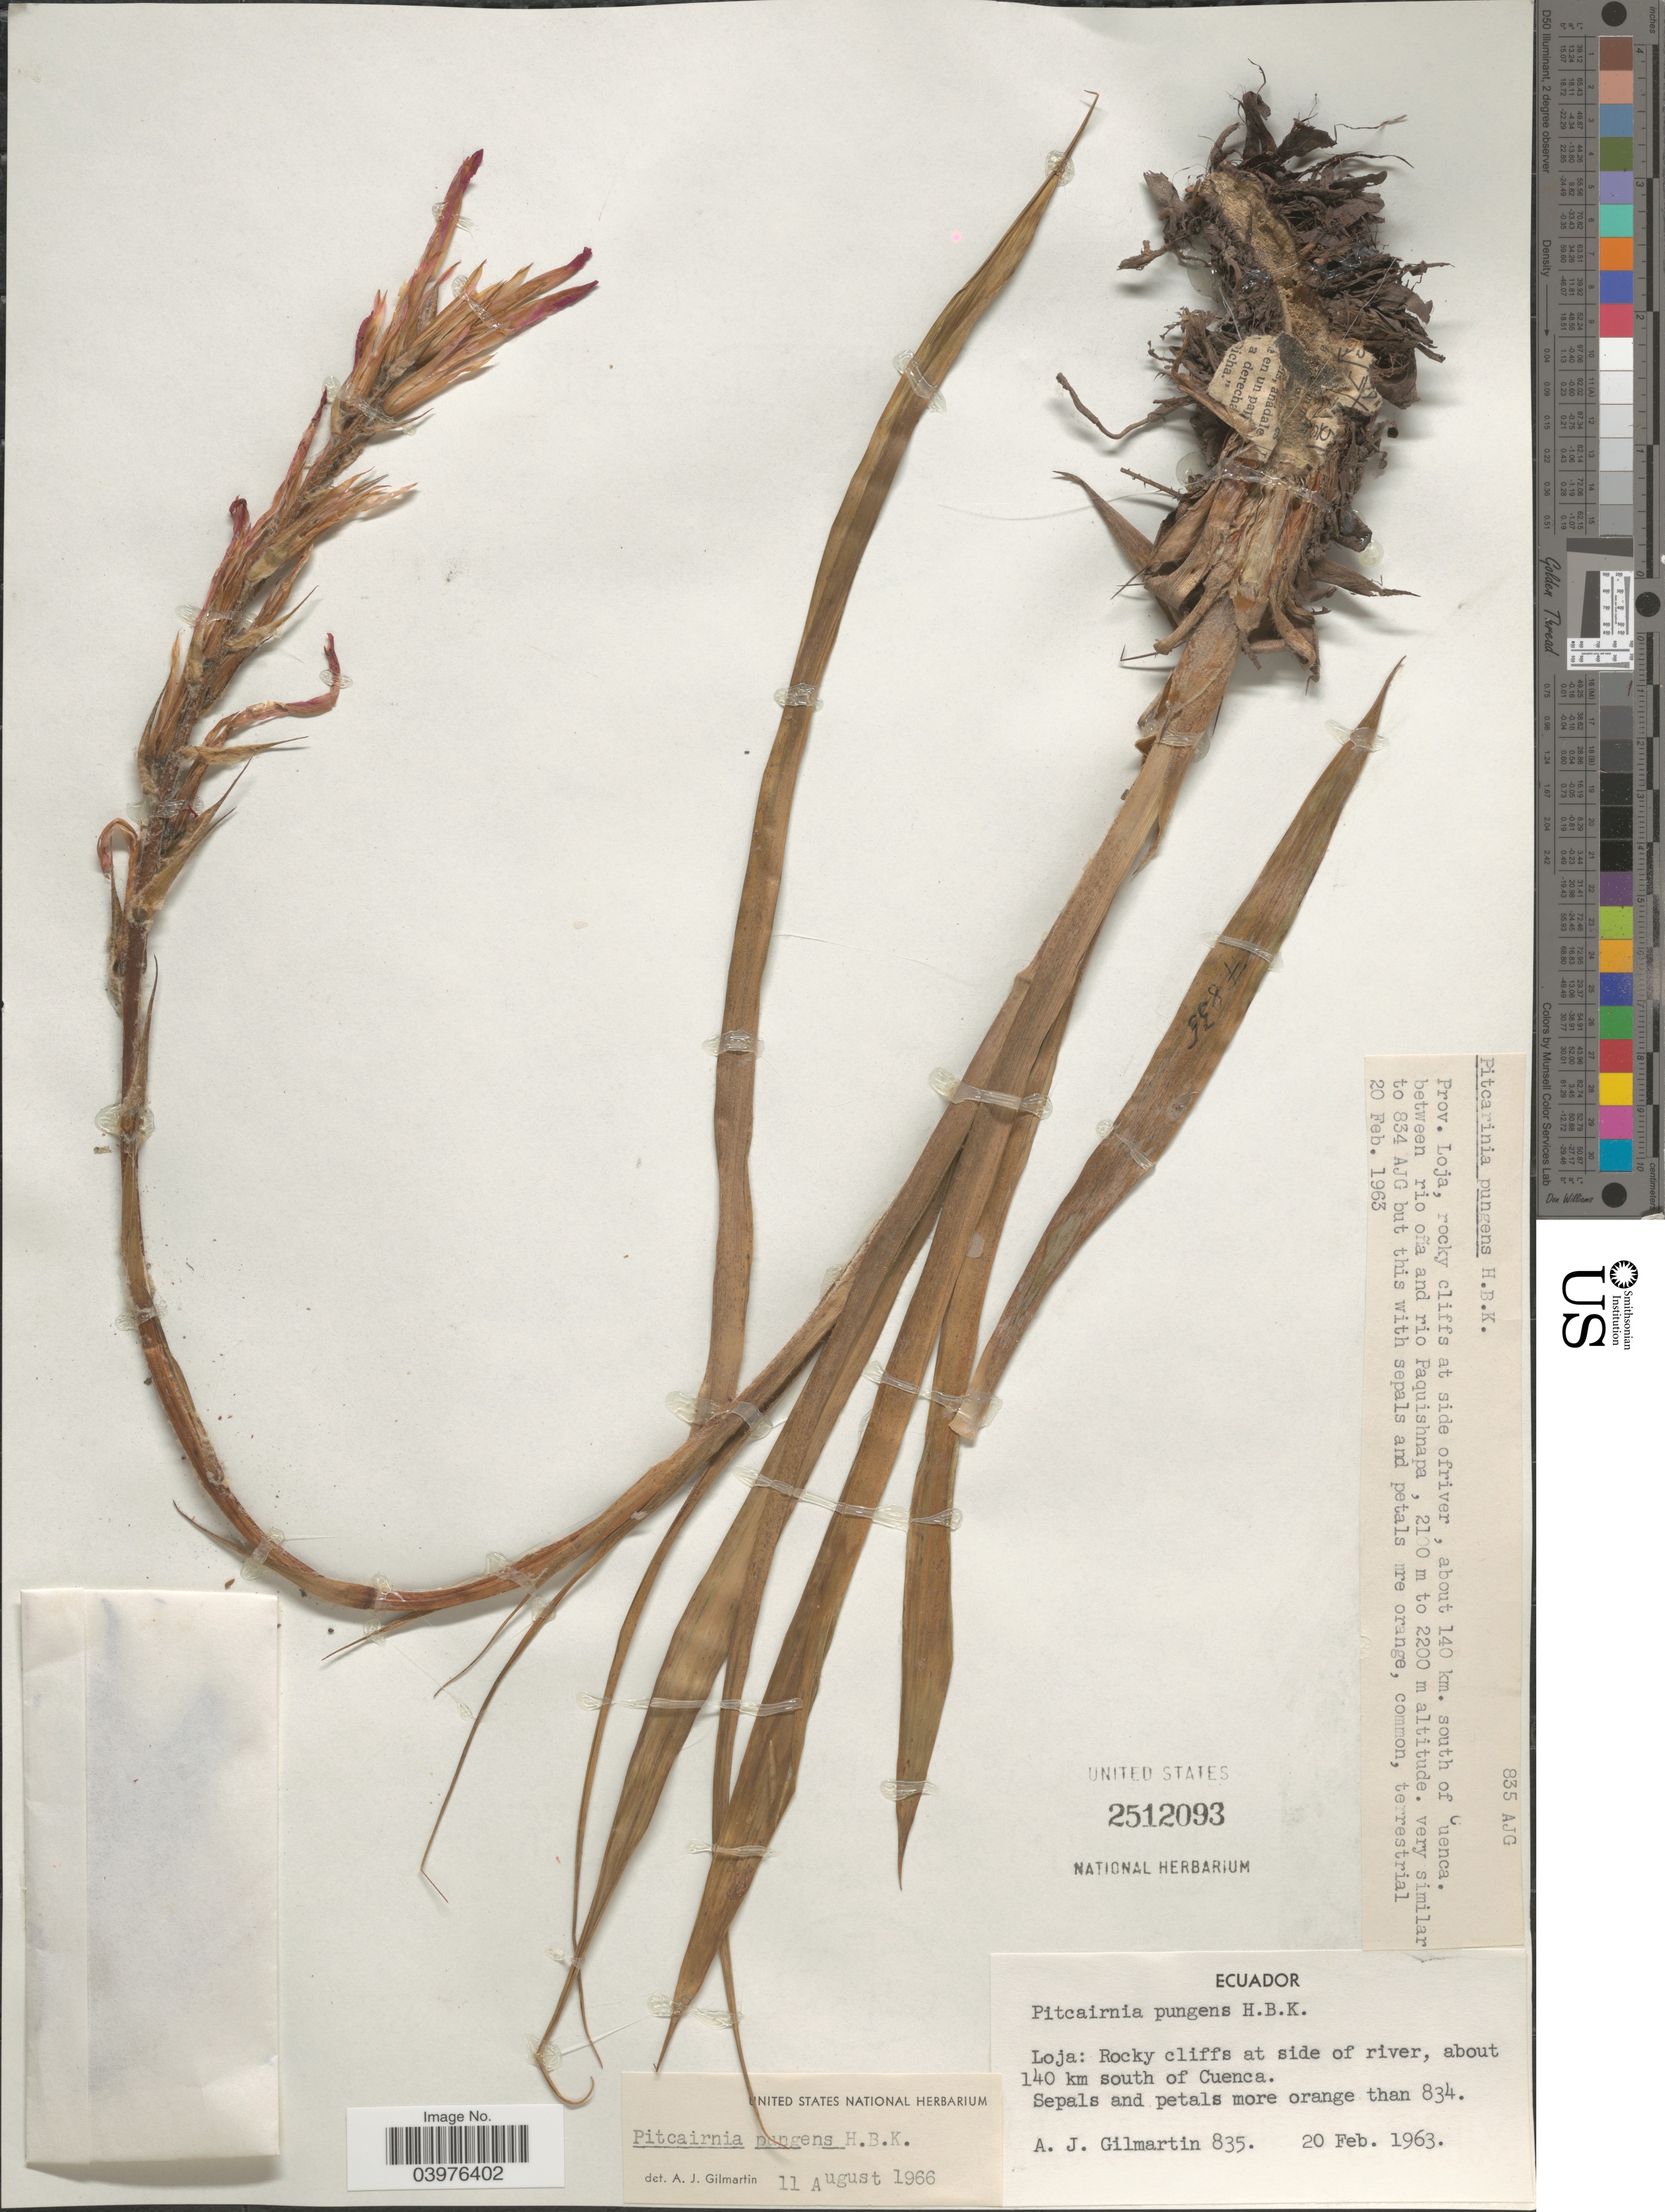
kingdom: Plantae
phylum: Tracheophyta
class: Liliopsida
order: Poales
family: Bromeliaceae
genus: Pitcairnia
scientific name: Pitcairnia pungens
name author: Kunth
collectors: A. J. Gilmartin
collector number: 835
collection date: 1963-02-20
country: Ecuador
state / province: Loja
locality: At side of river, about 140 km south of Cuenca. between rio oña and rio Paquishnapa.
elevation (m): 2100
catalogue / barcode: US 2512093